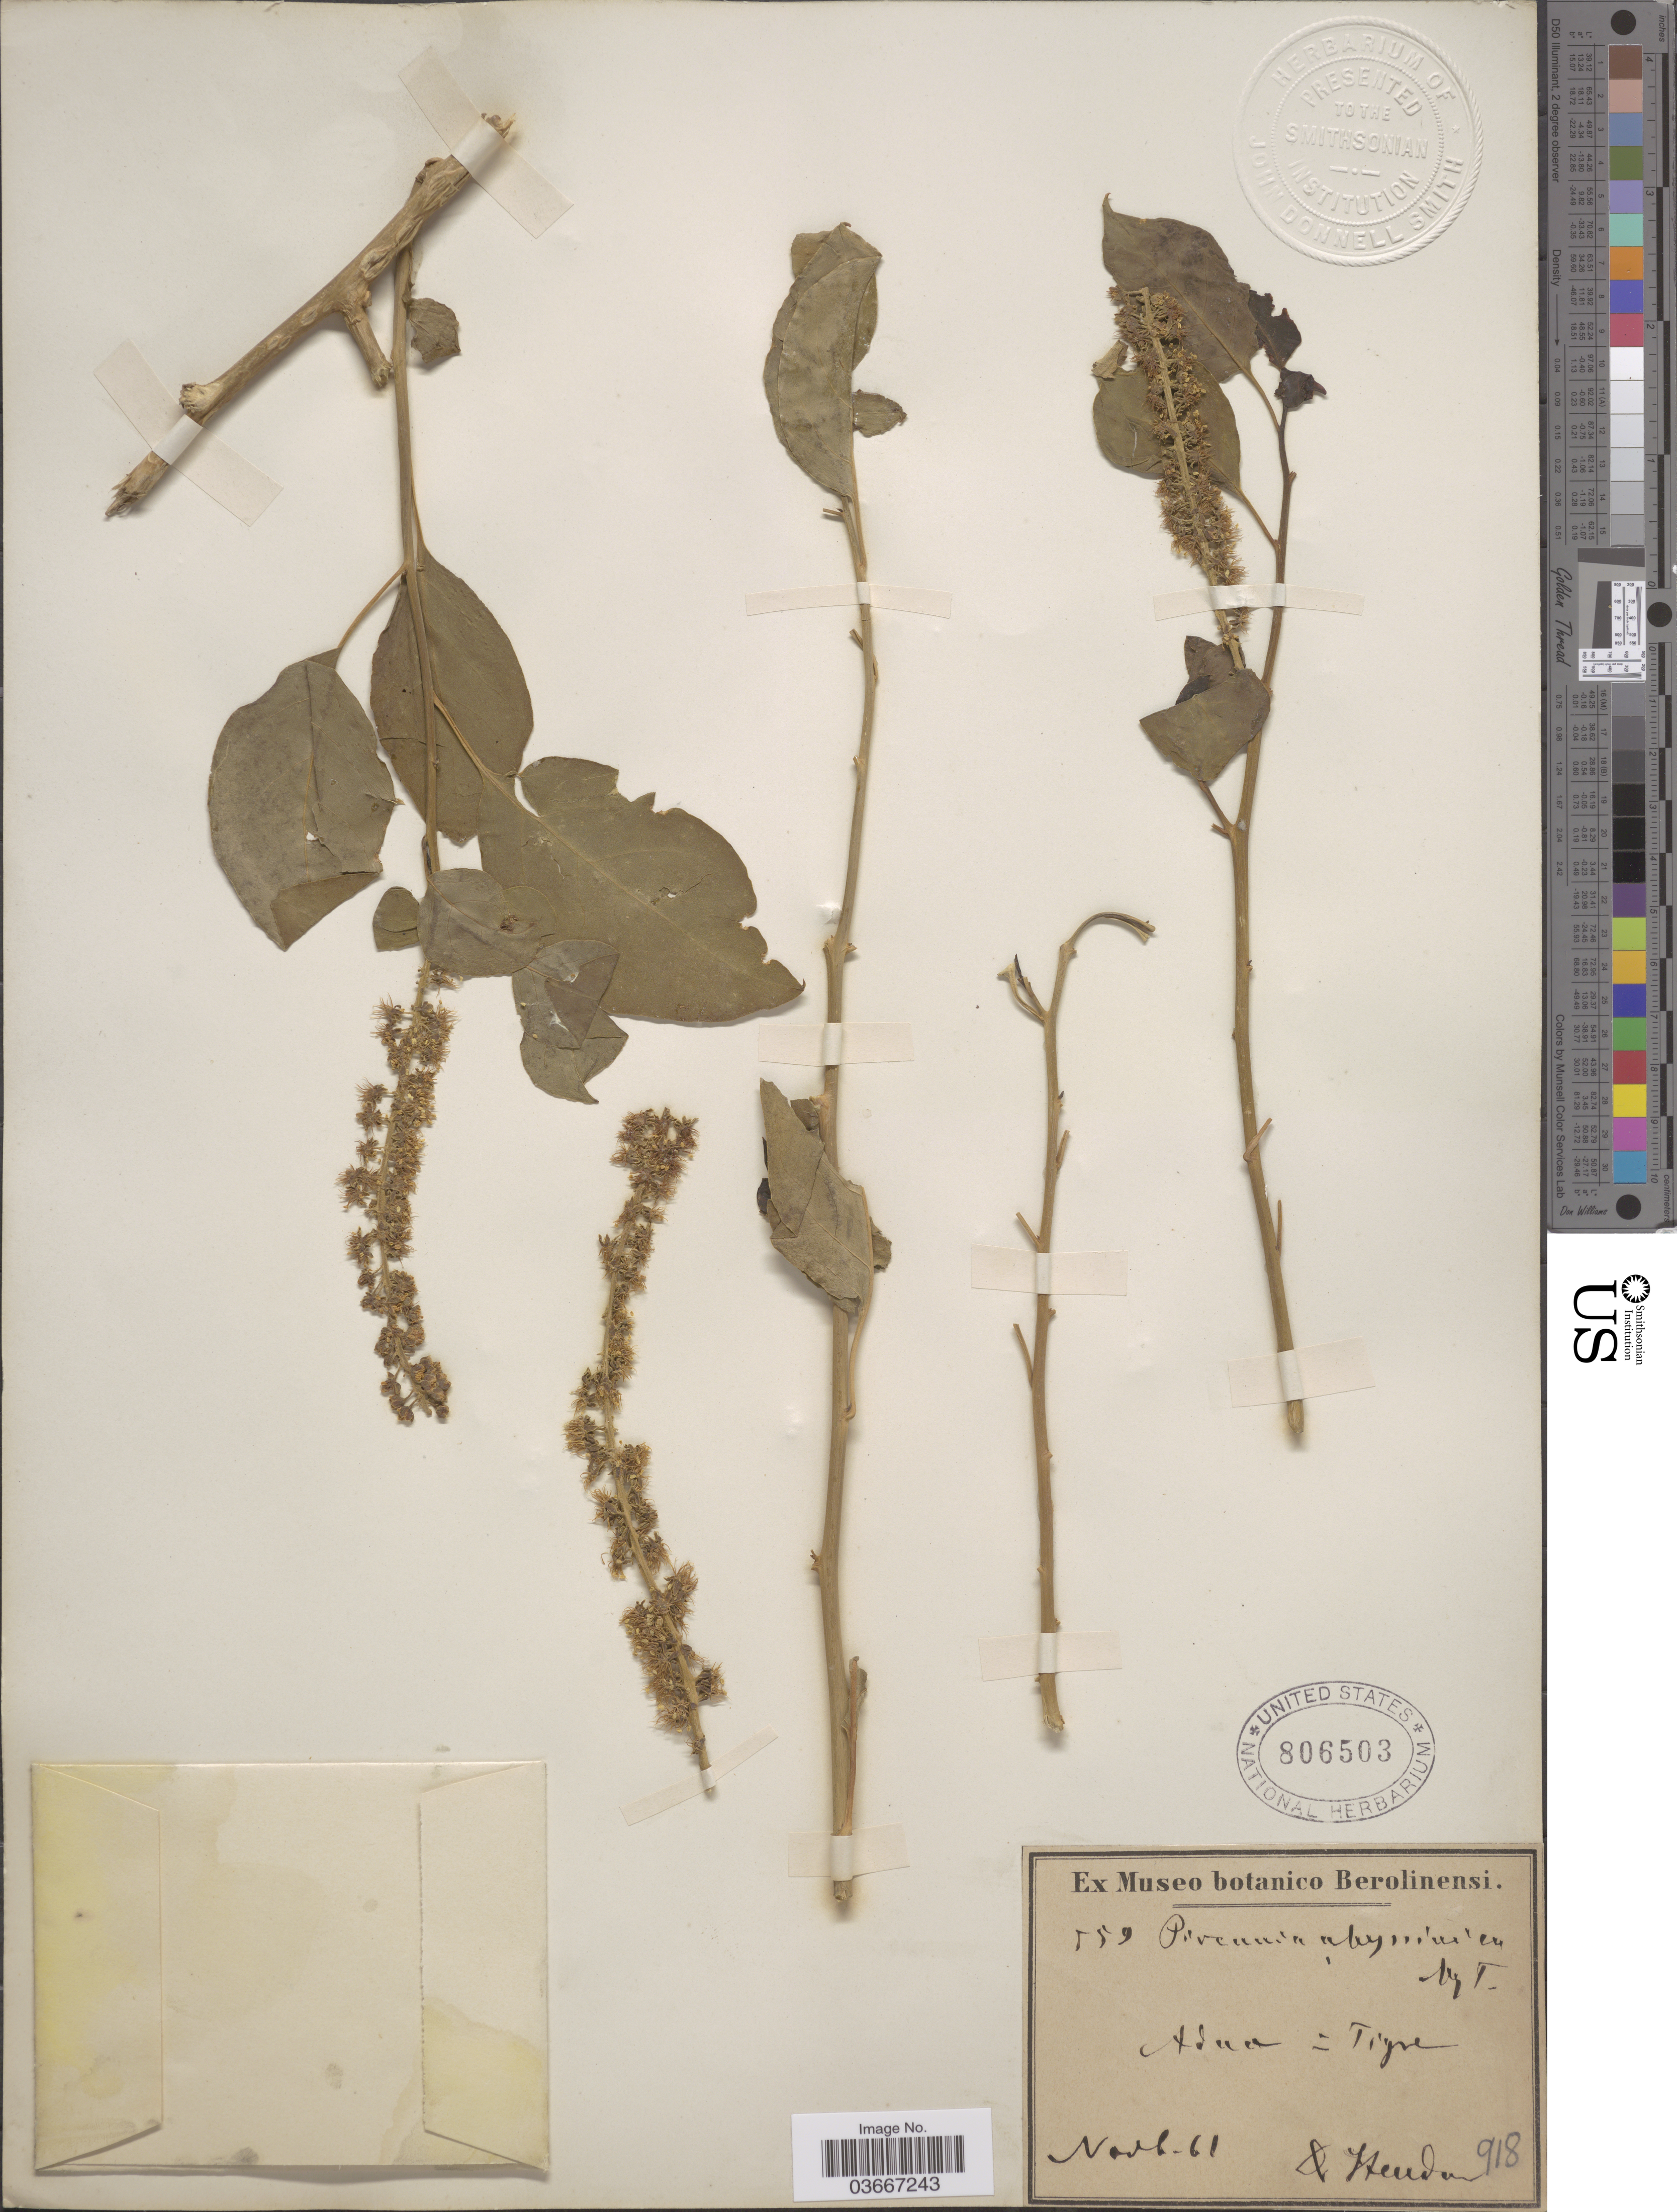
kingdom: Plantae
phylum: Tracheophyta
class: Magnoliopsida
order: Caryophyllales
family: Phytolaccaceae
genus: Phytolacca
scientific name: Phytolacca abyssinica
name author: Hoffm.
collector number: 559*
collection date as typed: Transcribed d/m/y: /11/61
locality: Adua [interpreted]=Tigre.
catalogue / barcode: US 806503